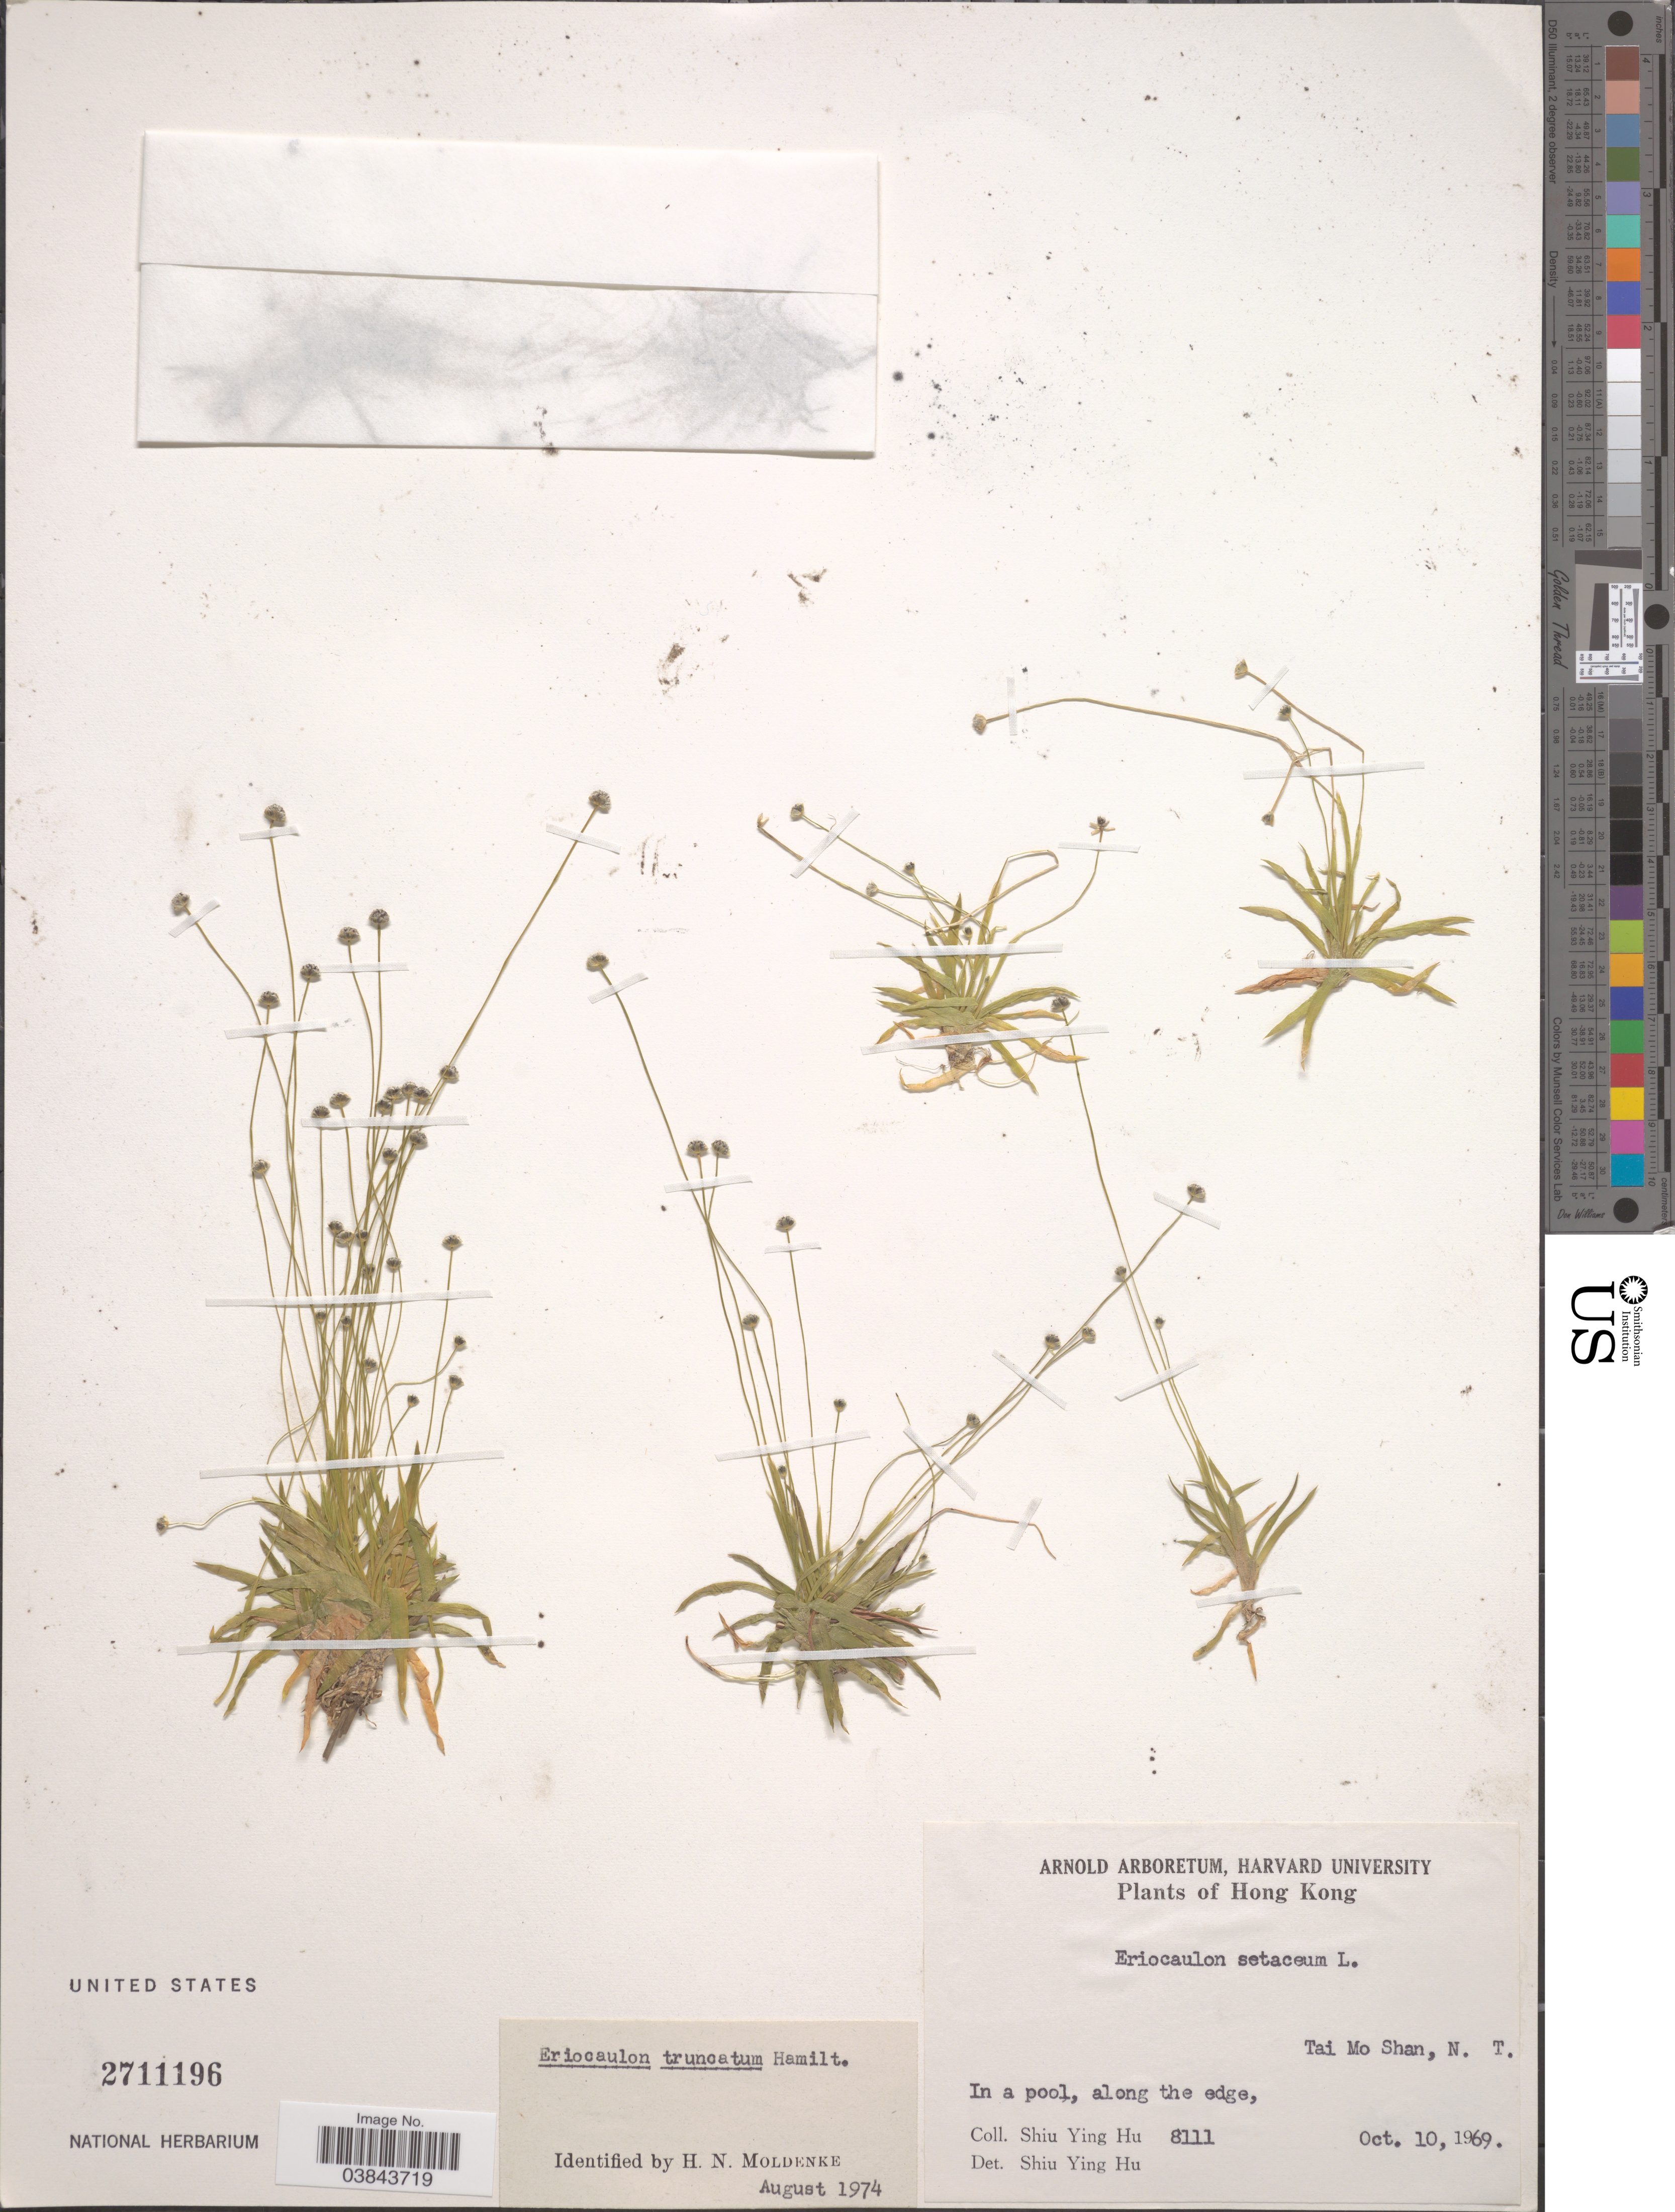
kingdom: Plantae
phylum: Tracheophyta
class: Liliopsida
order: Poales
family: Eriocaulaceae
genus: Eriocaulon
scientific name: Eriocaulon truncatum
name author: Buch.-Ham. ex Mart.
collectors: S. Y. Hu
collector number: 8111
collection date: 1969-10-10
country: China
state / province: Hong Kong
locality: Tai Mo Shan, N. T. In a pool, along the edge.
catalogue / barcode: US 2711196